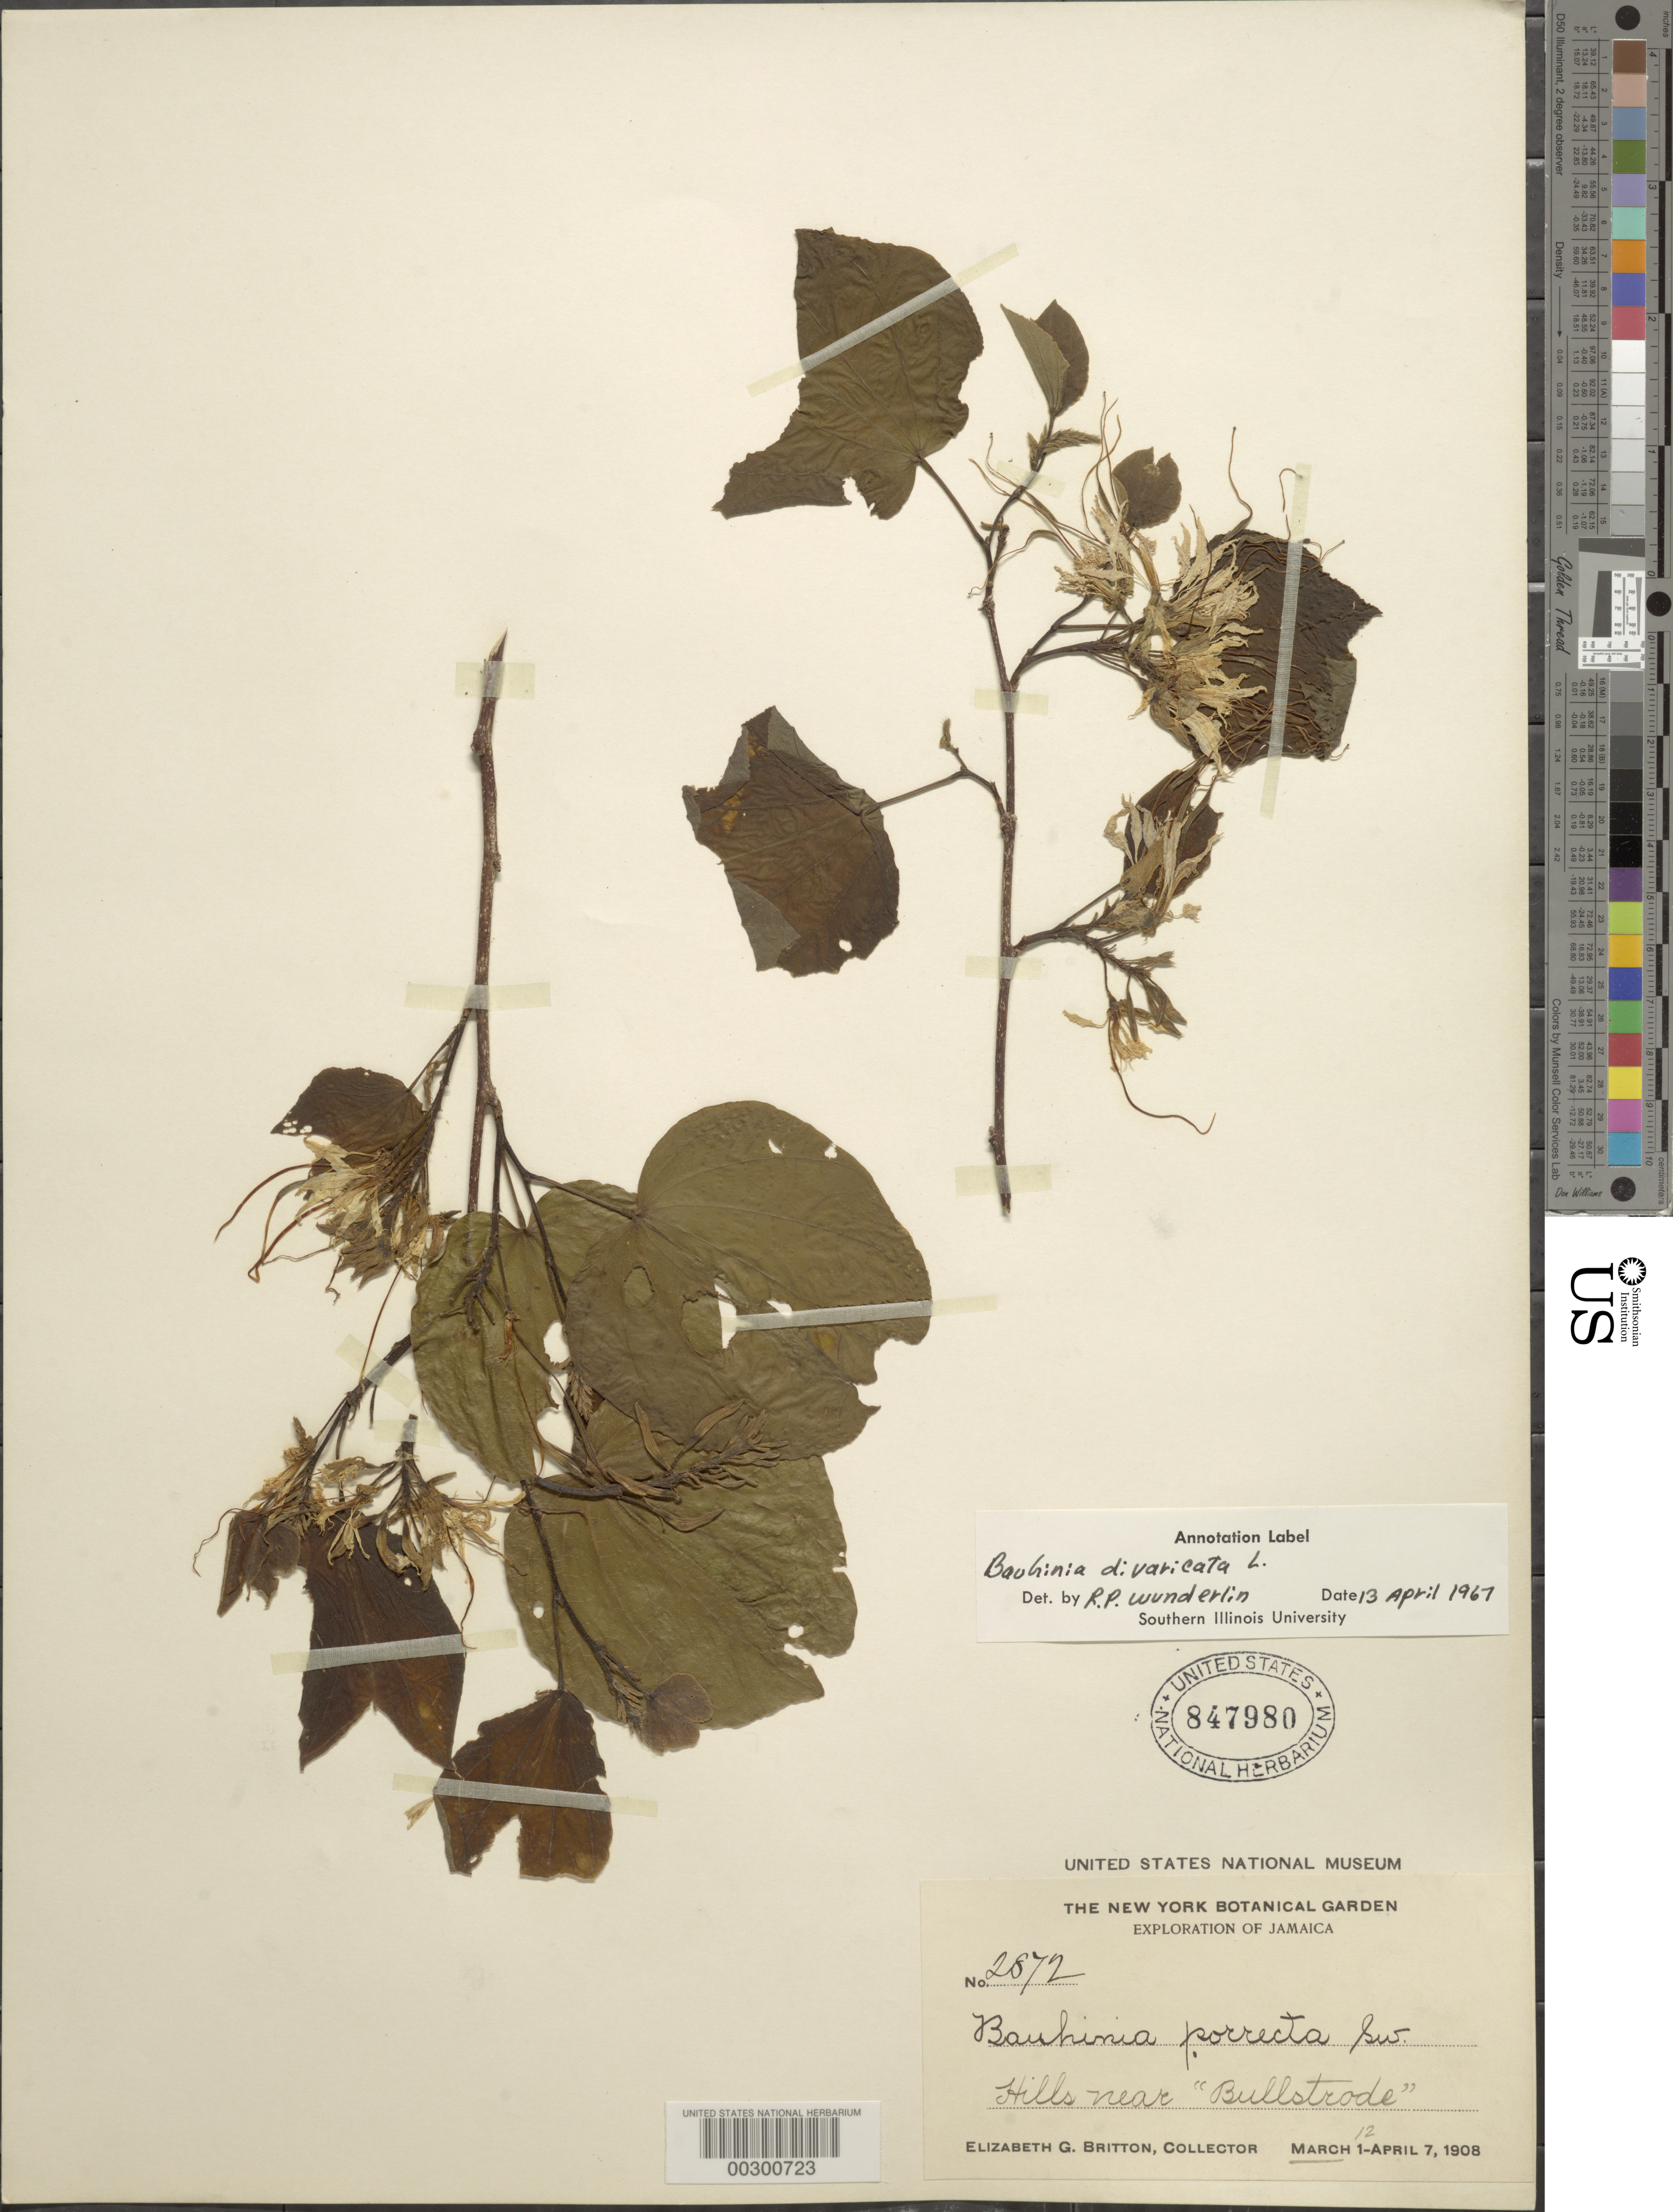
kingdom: Plantae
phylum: Tracheophyta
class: Magnoliopsida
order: Fabales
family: Fabaceae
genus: Bauhinia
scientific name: Bauhinia divaricata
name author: L.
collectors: E. G. Britton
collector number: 2872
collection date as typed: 12 Mar 1908 to 07 Apr 1908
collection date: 1908-03-12/1908-04-07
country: Jamaica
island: Greater Antilles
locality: Near "bullstrode"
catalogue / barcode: US 847980